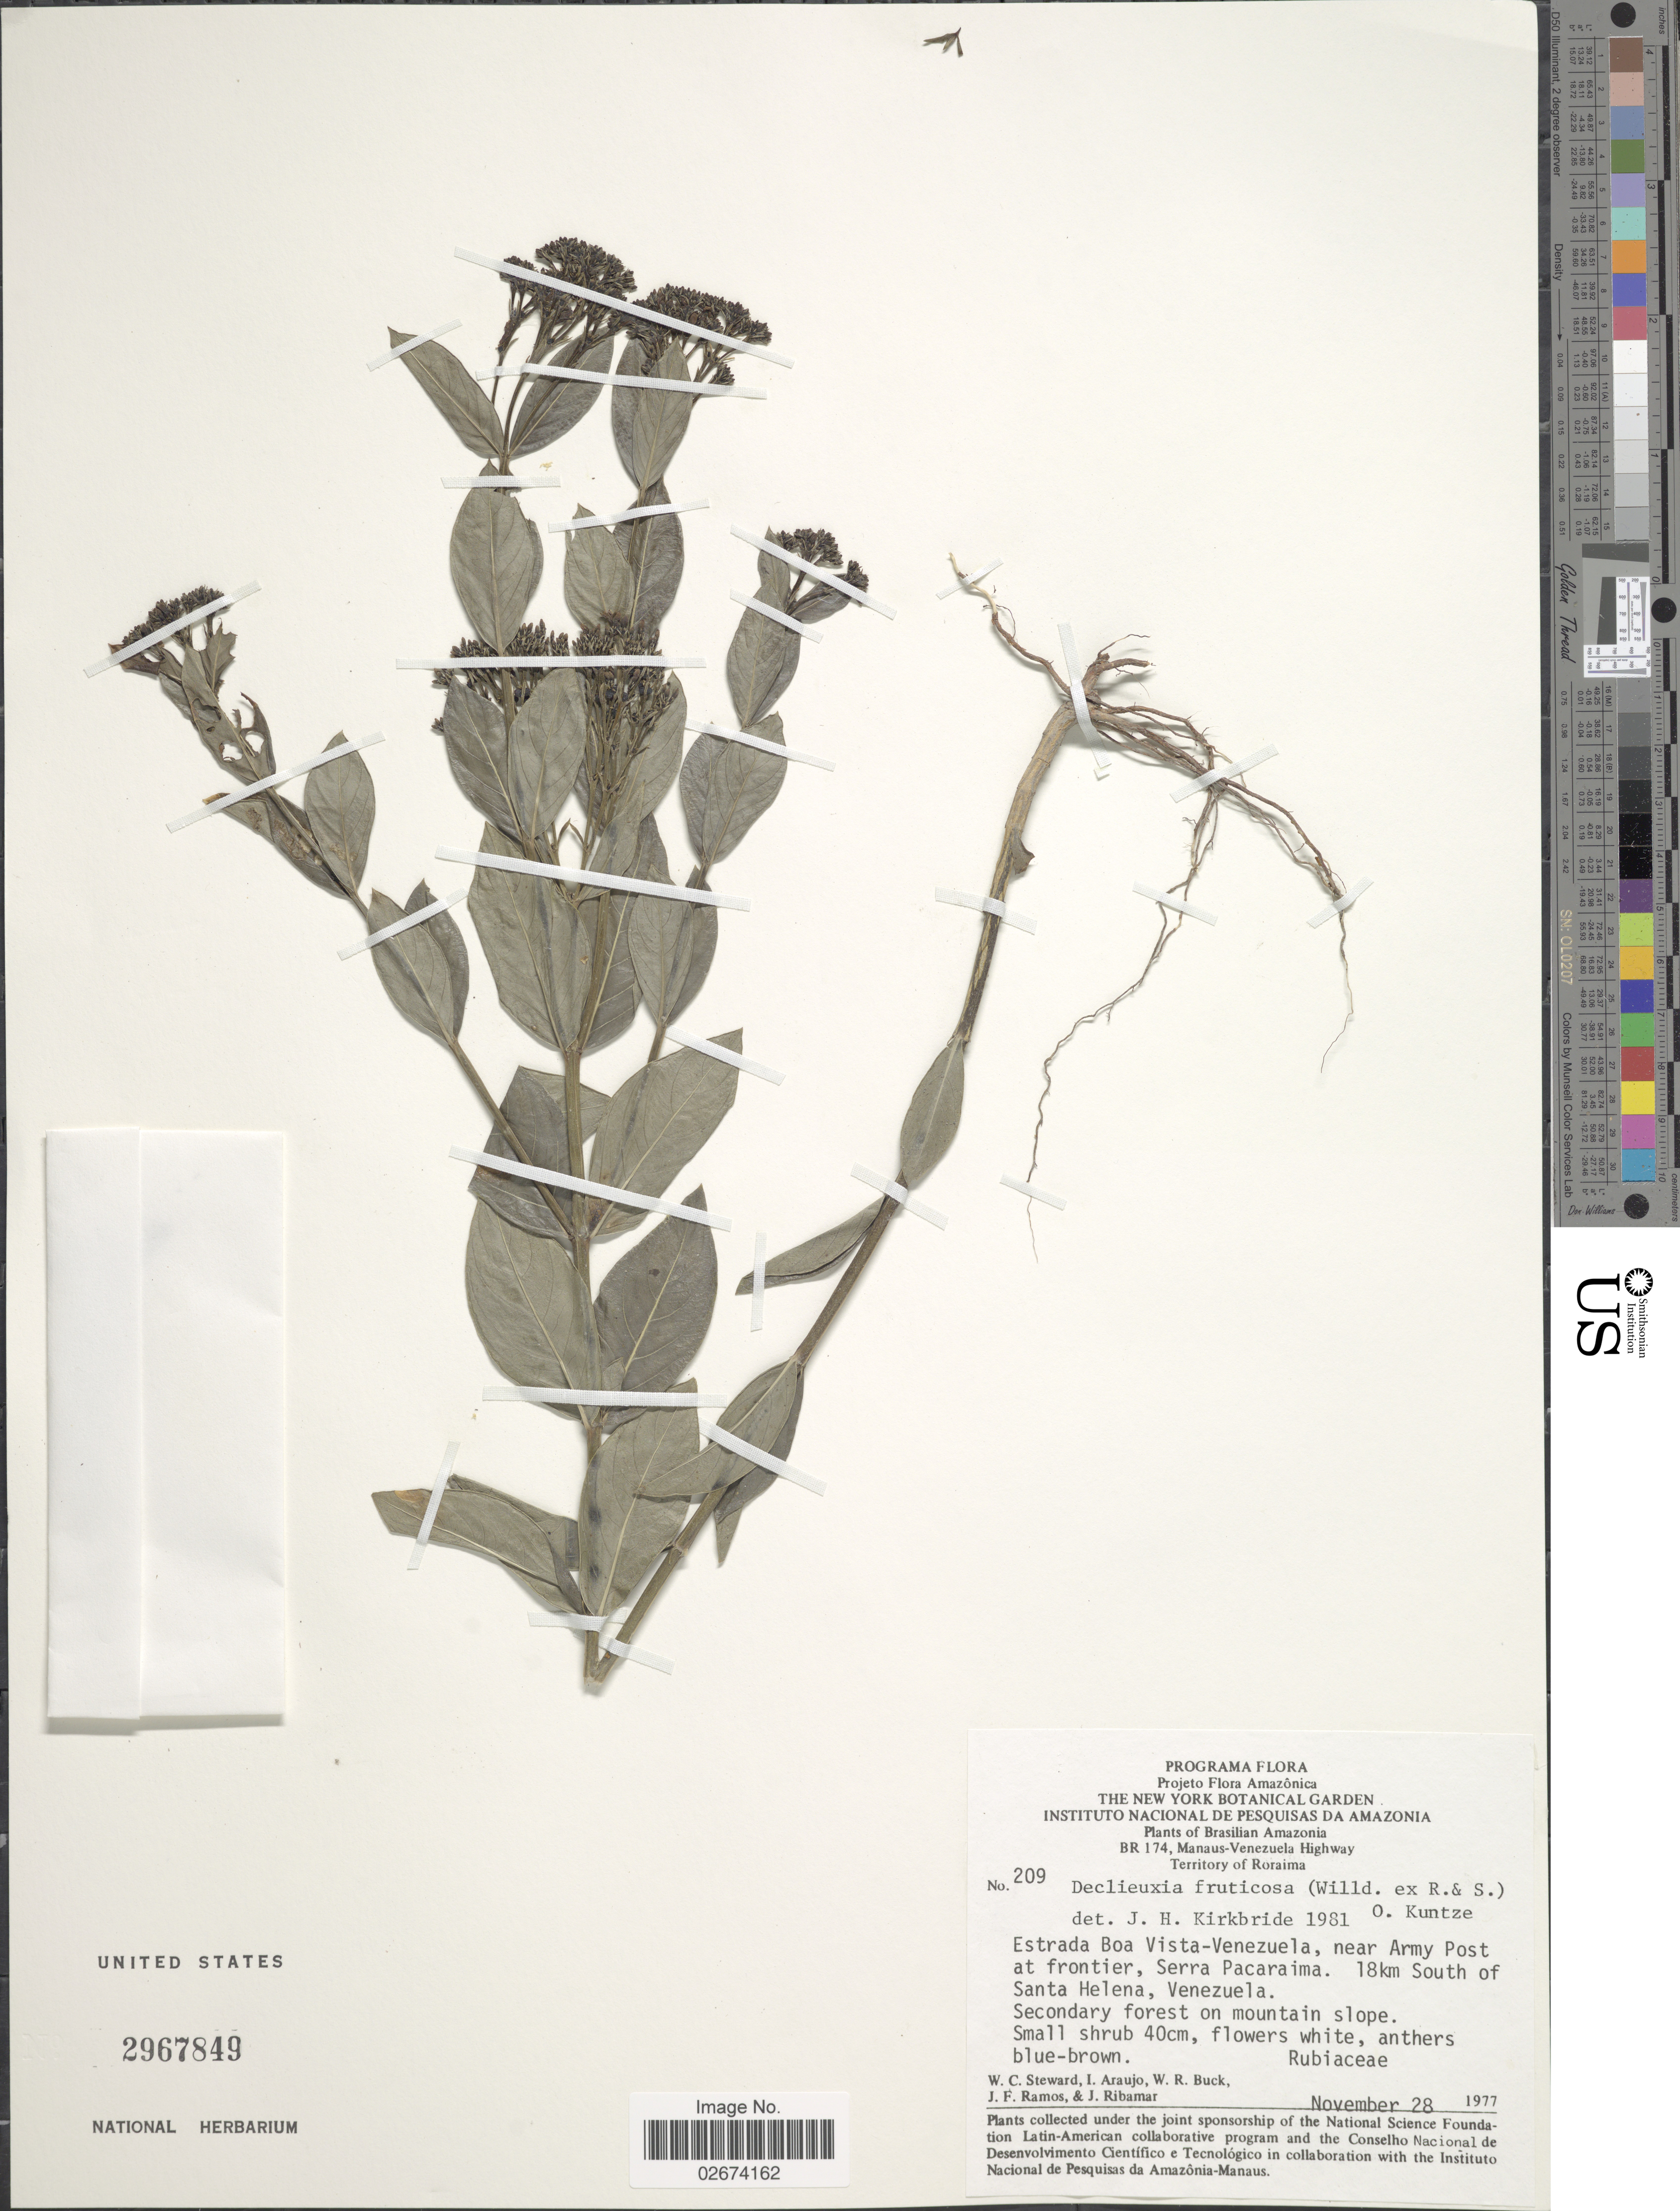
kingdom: Plantae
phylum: Tracheophyta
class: Magnoliopsida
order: Gentianales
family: Rubiaceae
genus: Declieuxia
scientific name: Declieuxia fruticosa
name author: (Willd. ex Roem. & Schult.) Kuntze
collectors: W. C. Steward, I. Araujo, W. R. Buck, J. F. Ramos & J. Ribamar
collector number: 209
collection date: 1977-11-28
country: Venezuela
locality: Estrada Boa Vista-Venezuela, near Army Post at frontier, Serra Pacaraima. 18km South of Santa Helena.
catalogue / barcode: US 2967849